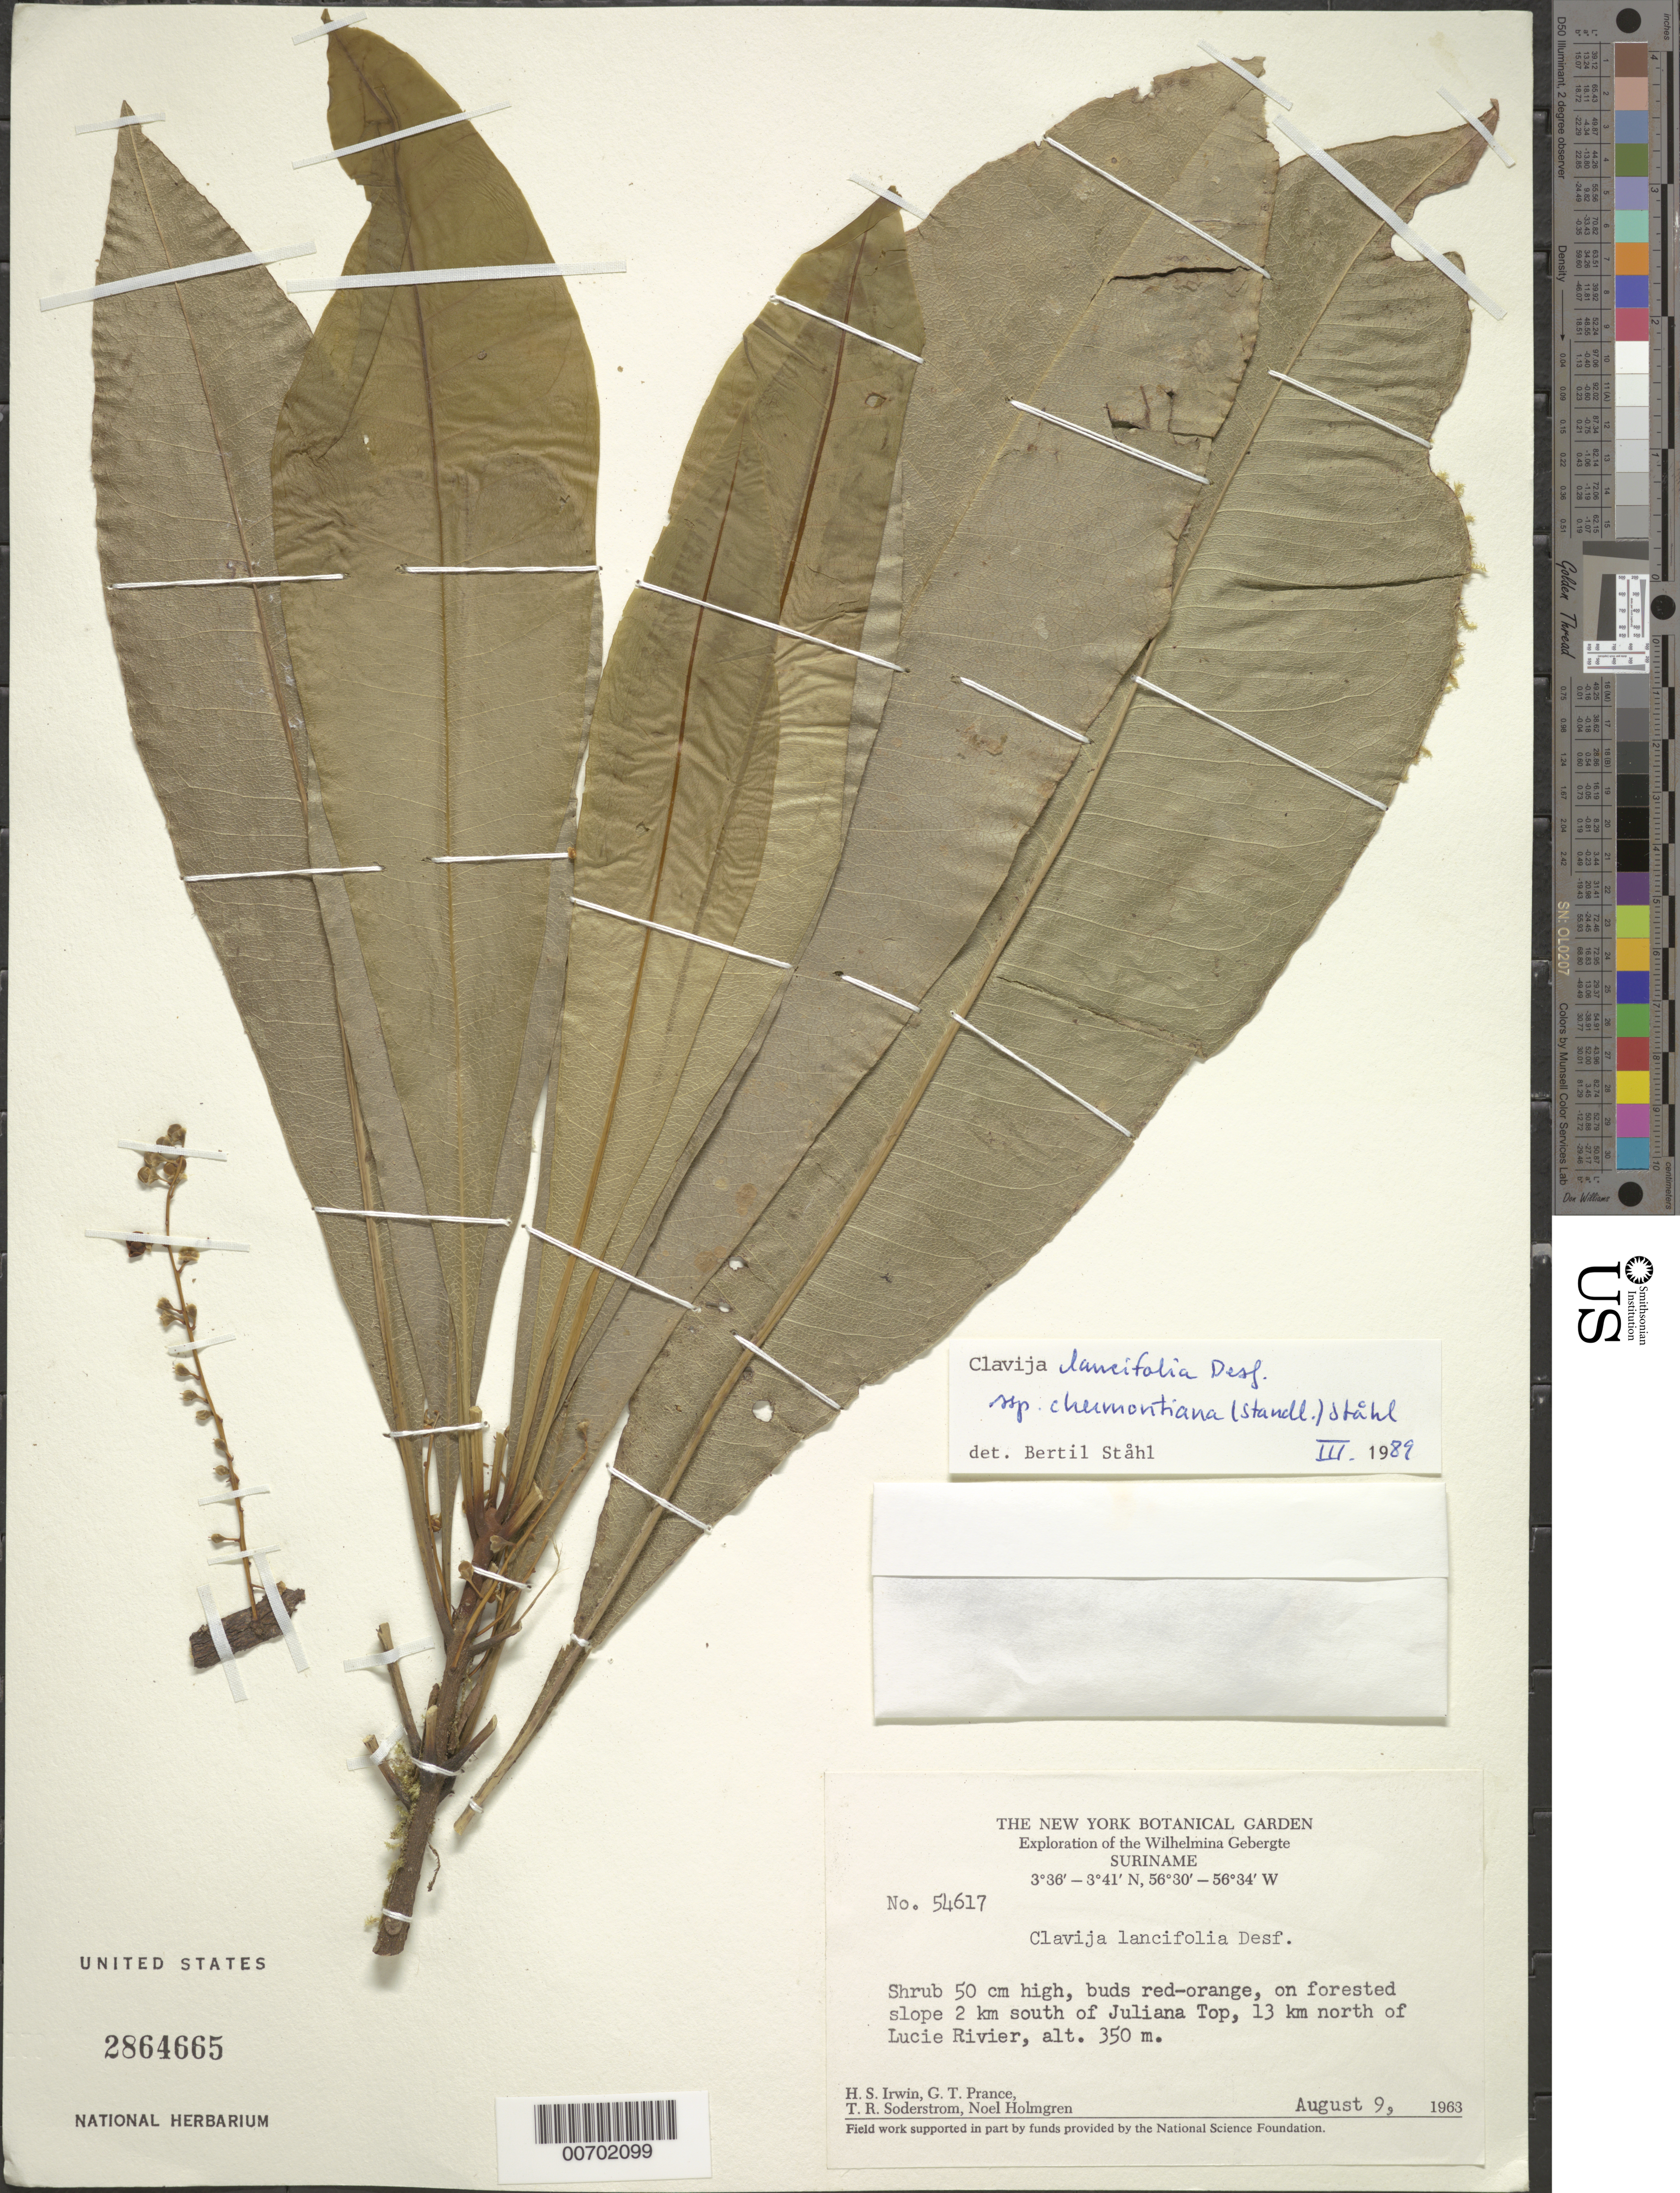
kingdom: Plantae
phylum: Tracheophyta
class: Magnoliopsida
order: Ericales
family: Primulaceae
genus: Clavija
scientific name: Clavija lancifolia subsp. chermontiana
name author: (Standl.) B. Ståhl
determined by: Ståhl, B.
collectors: H. Irwin, G. T. Prance, T. R. Soderstrom & N. H. Holmgren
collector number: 54617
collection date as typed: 9-Aug-63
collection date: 1963-08-09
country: Suriname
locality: Wilhelminagebergte (Wilhelmina Mts.), 2 km S of Juliana Top, 13 km N of Lucie R.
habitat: Forested slope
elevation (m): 350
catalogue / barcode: US 2864665